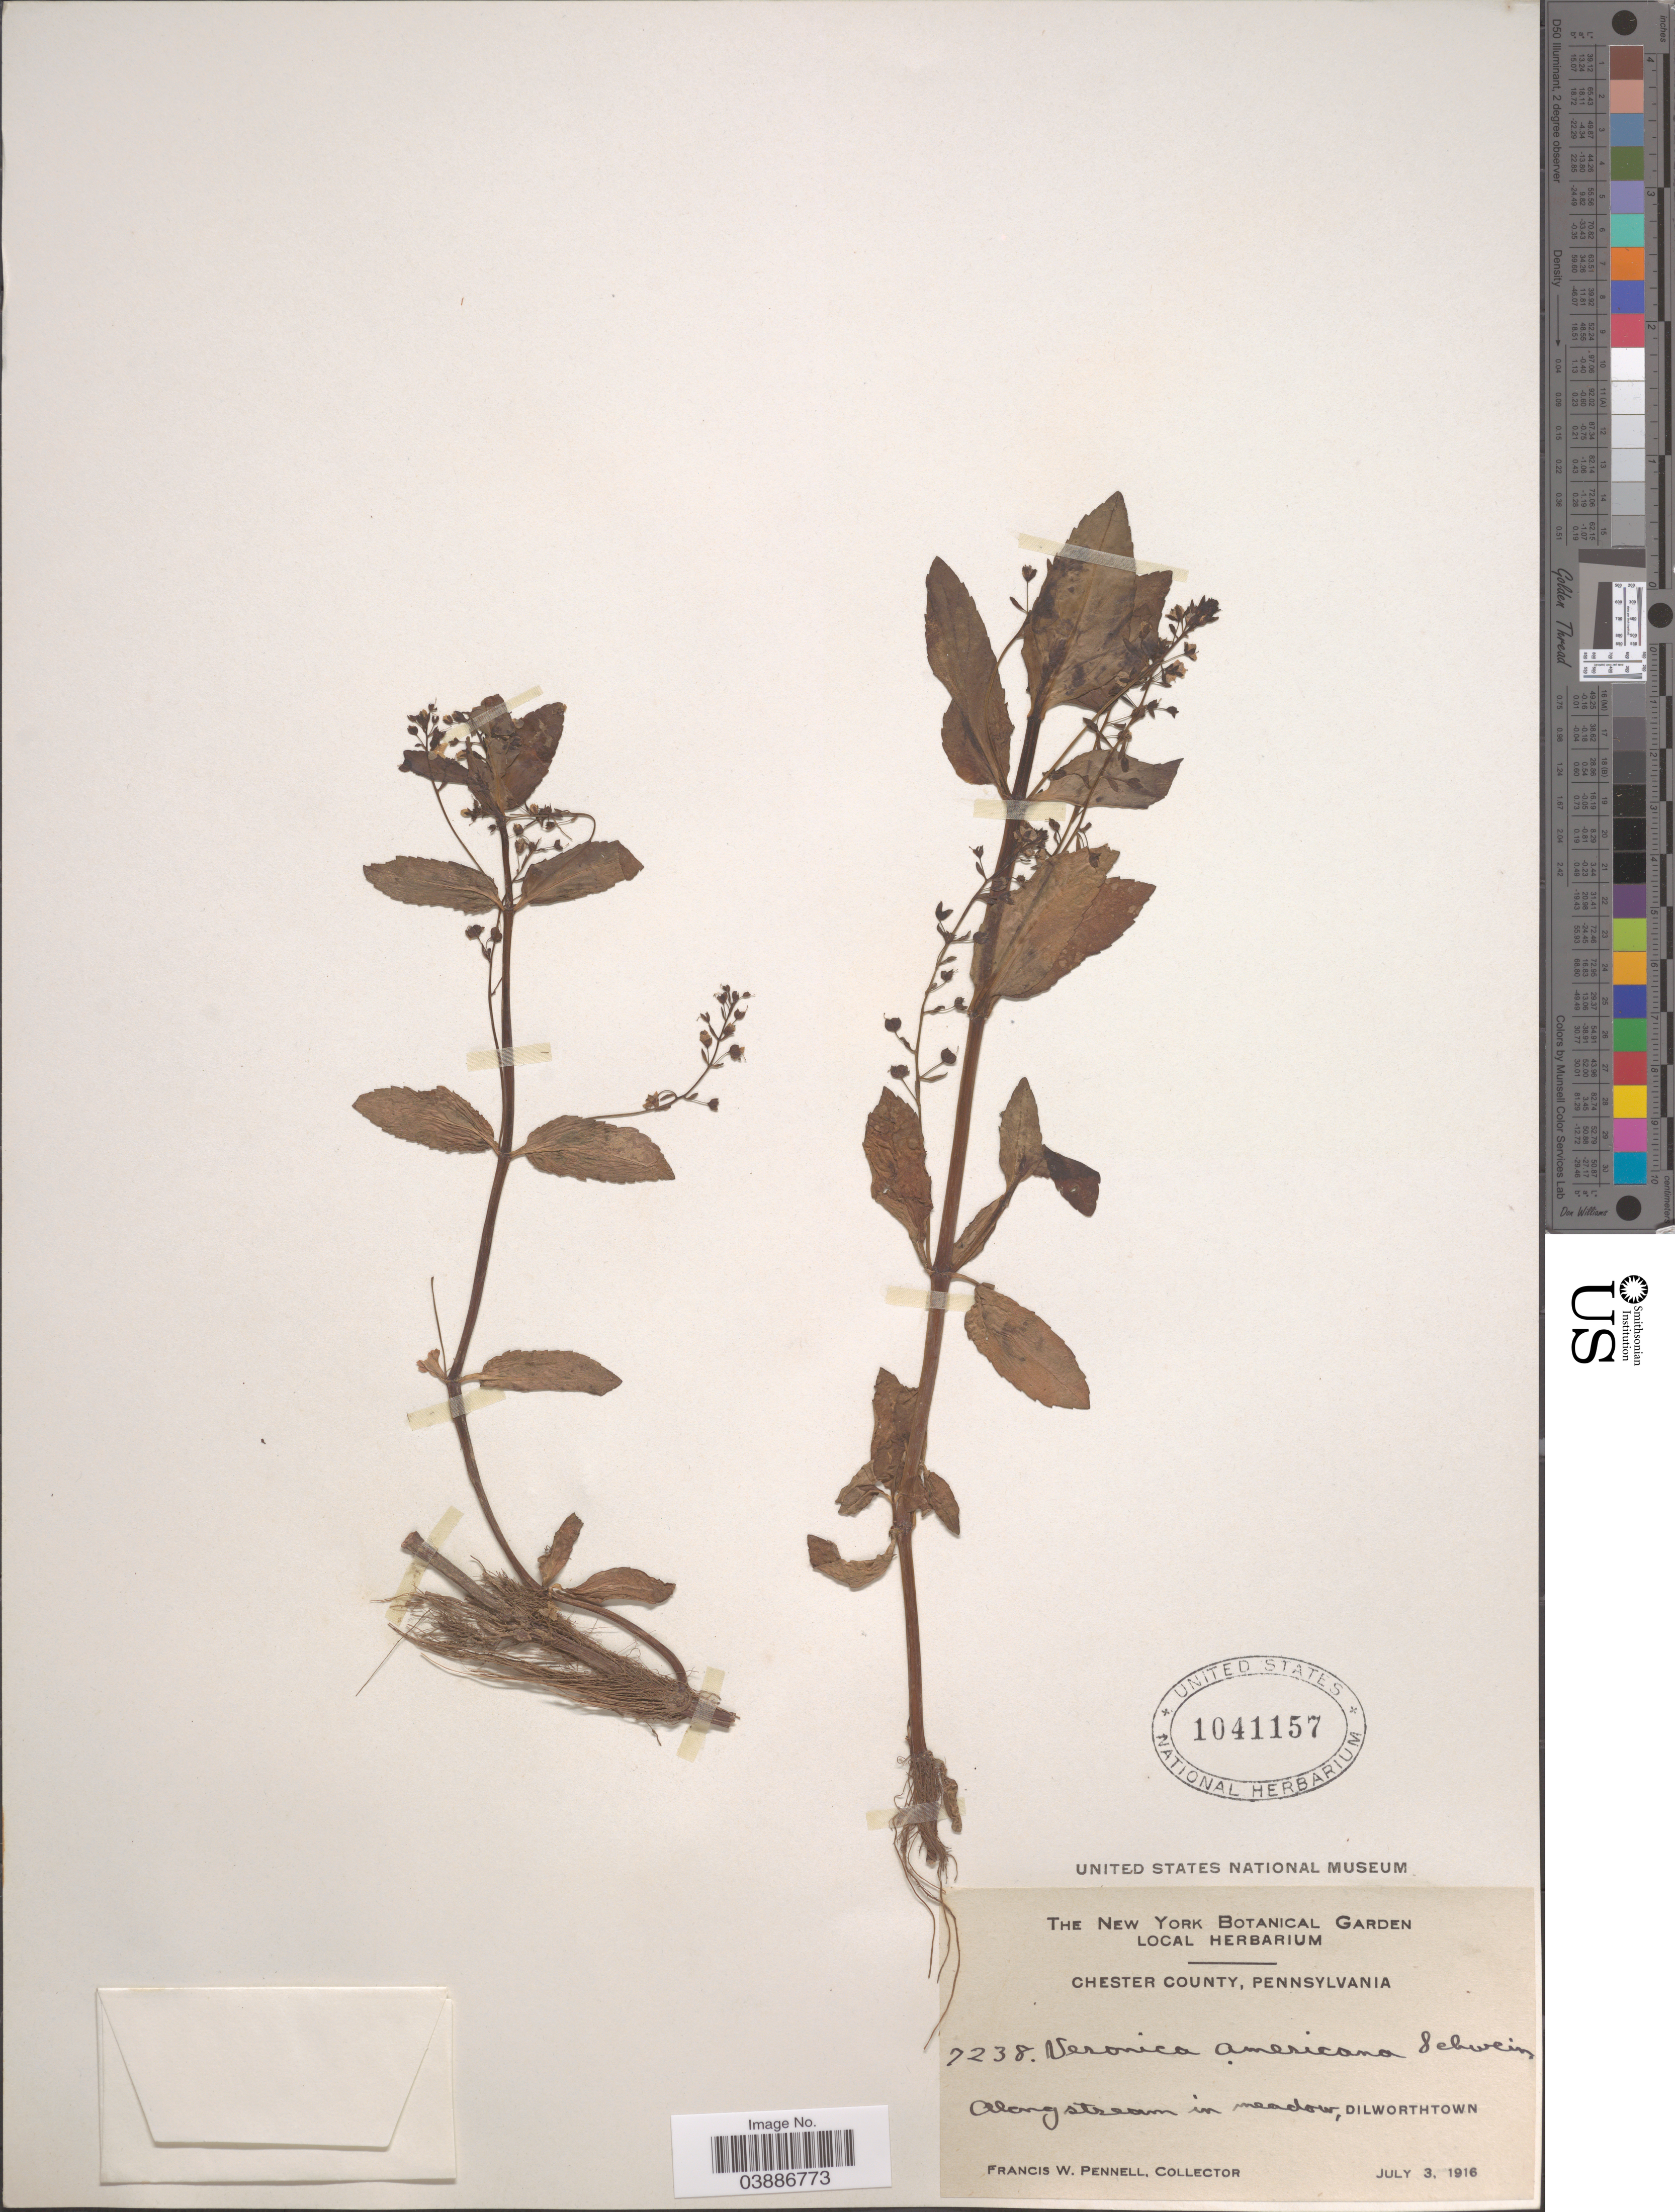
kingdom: Plantae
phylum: Tracheophyta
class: Magnoliopsida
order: Lamiales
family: Plantaginaceae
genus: Veronica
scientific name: Veronica americana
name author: Schwein. ex Benth.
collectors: F. W. Pennell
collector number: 7238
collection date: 1916-07-03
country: United States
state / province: Pennsylvania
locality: Chester County. Dilworthtown.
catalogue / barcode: US 1041157